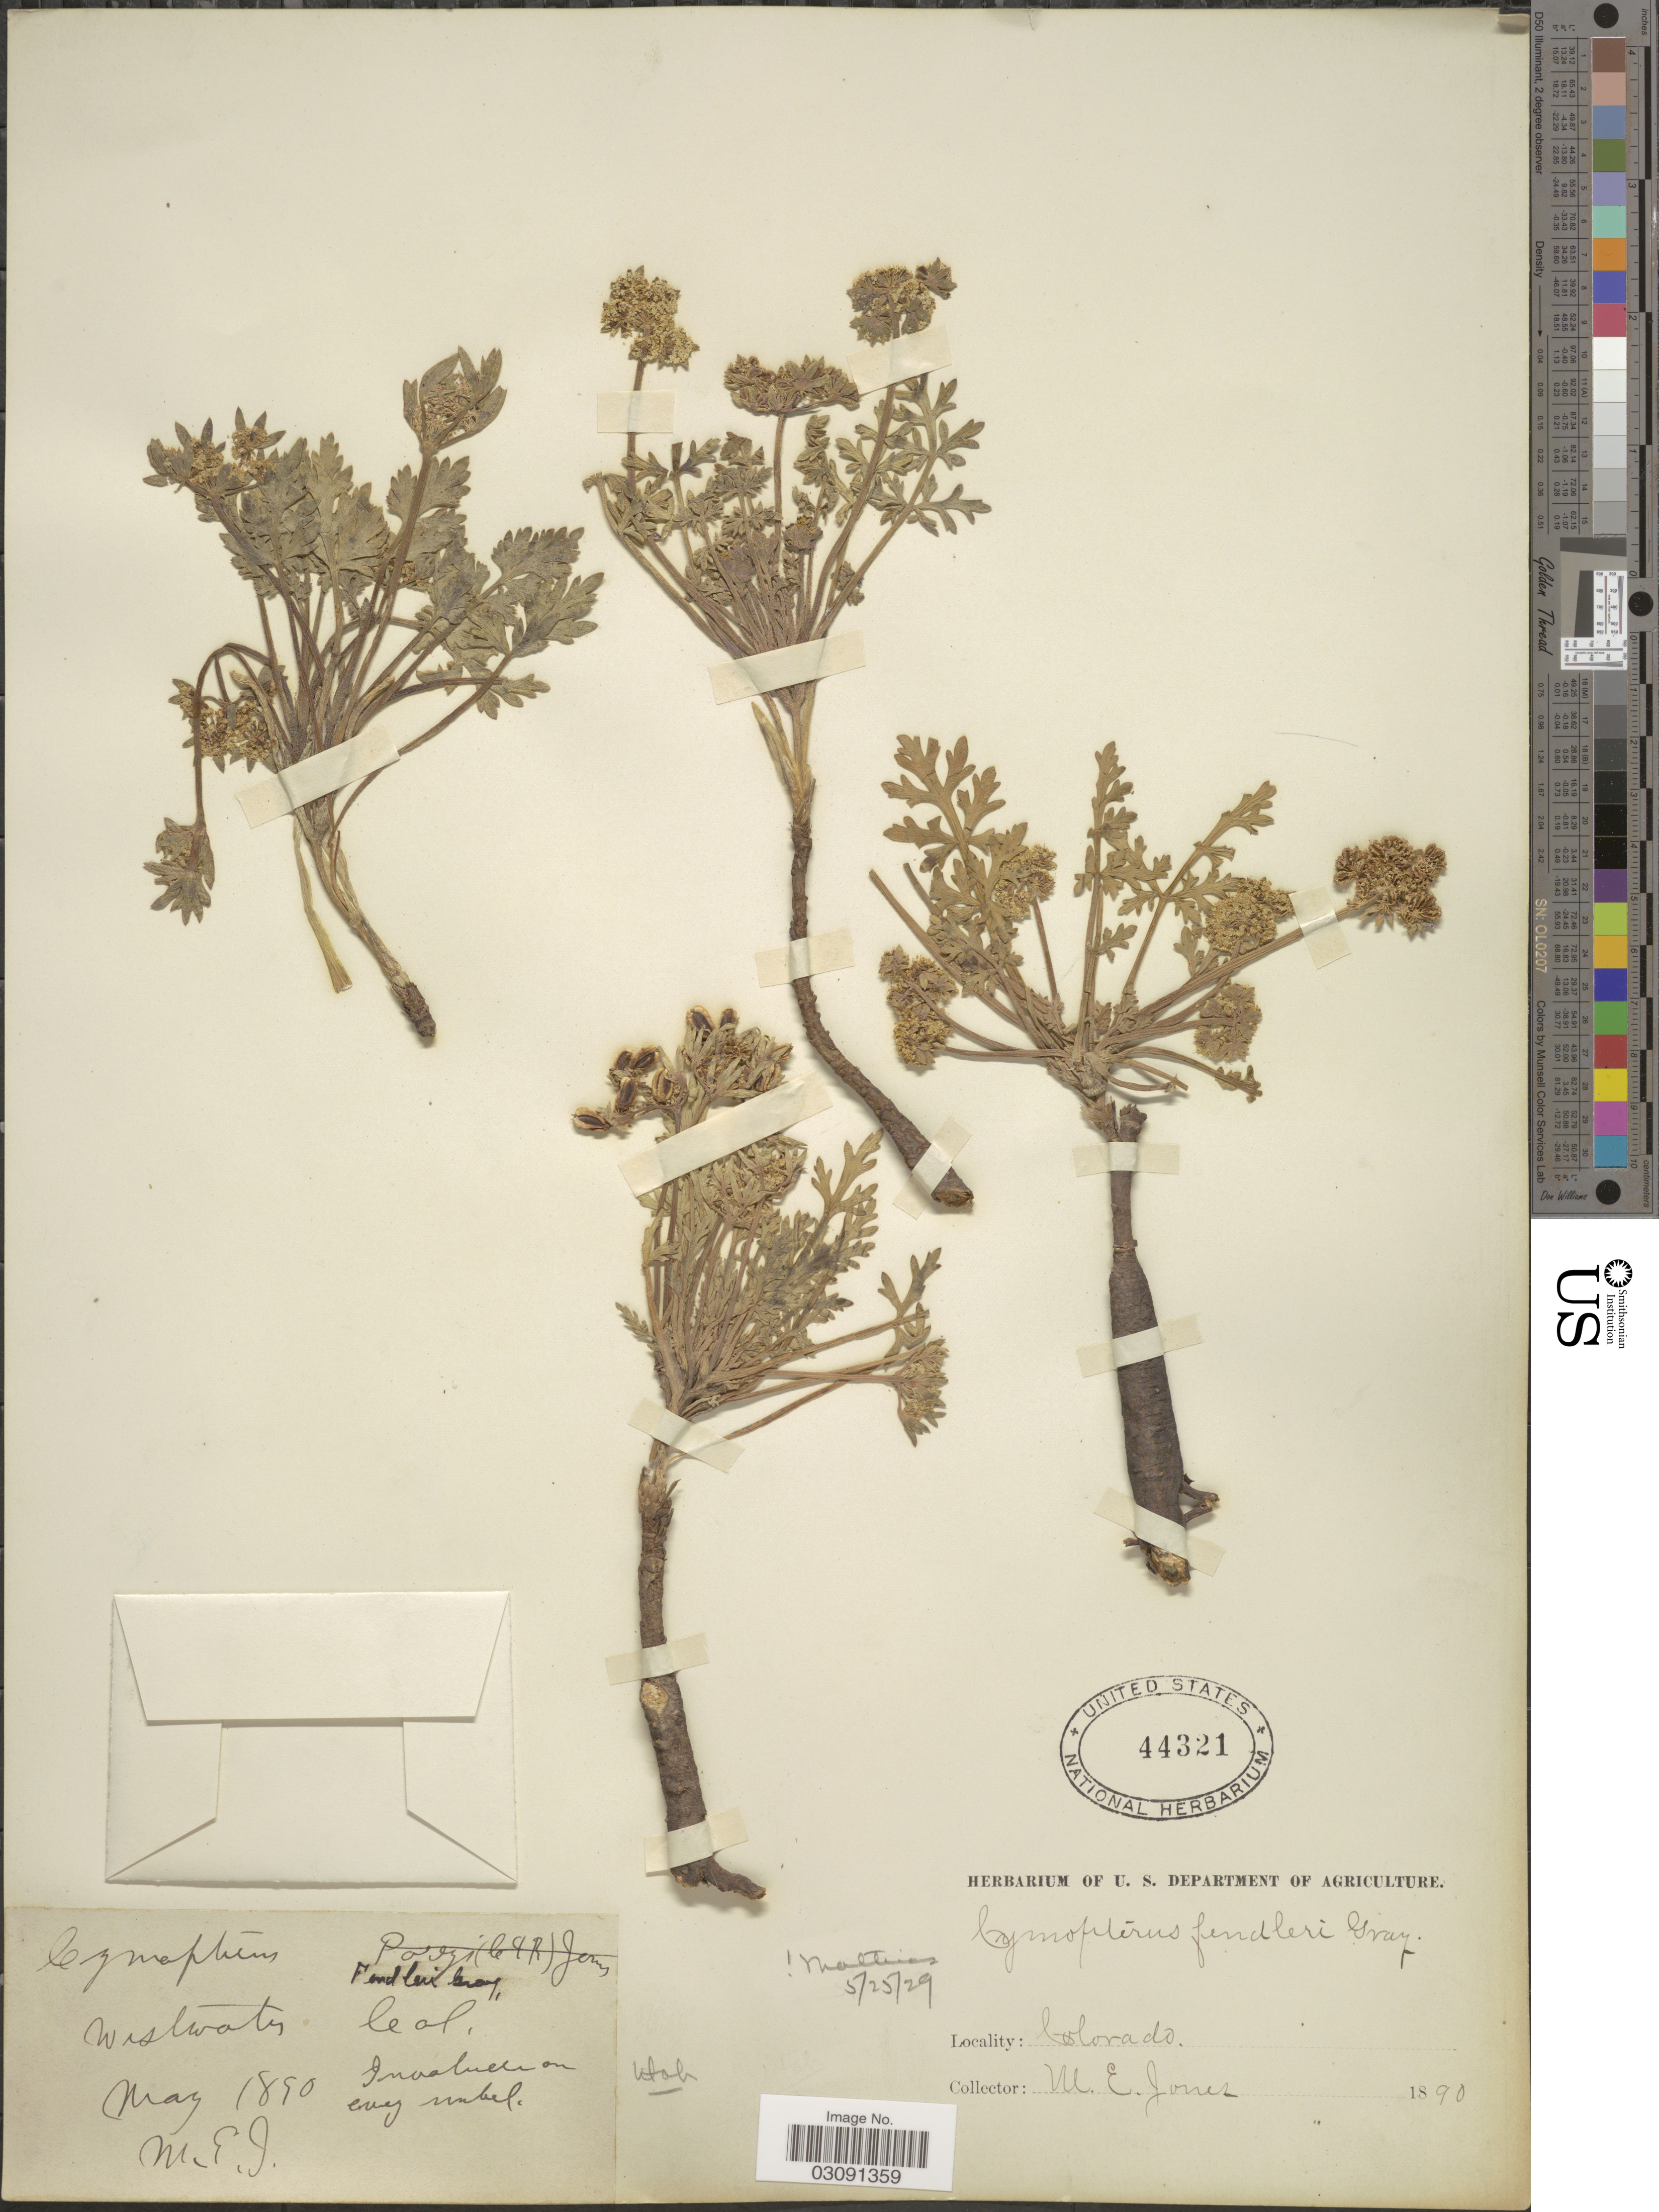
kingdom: Plantae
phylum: Tracheophyta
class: Magnoliopsida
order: Apiales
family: Apiaceae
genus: Cymopterus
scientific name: Cymopterus fendleri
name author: A. Gray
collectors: M. E. Jones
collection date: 1890-05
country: United States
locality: Wahsatch Utah. Colorado.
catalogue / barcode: US 44321